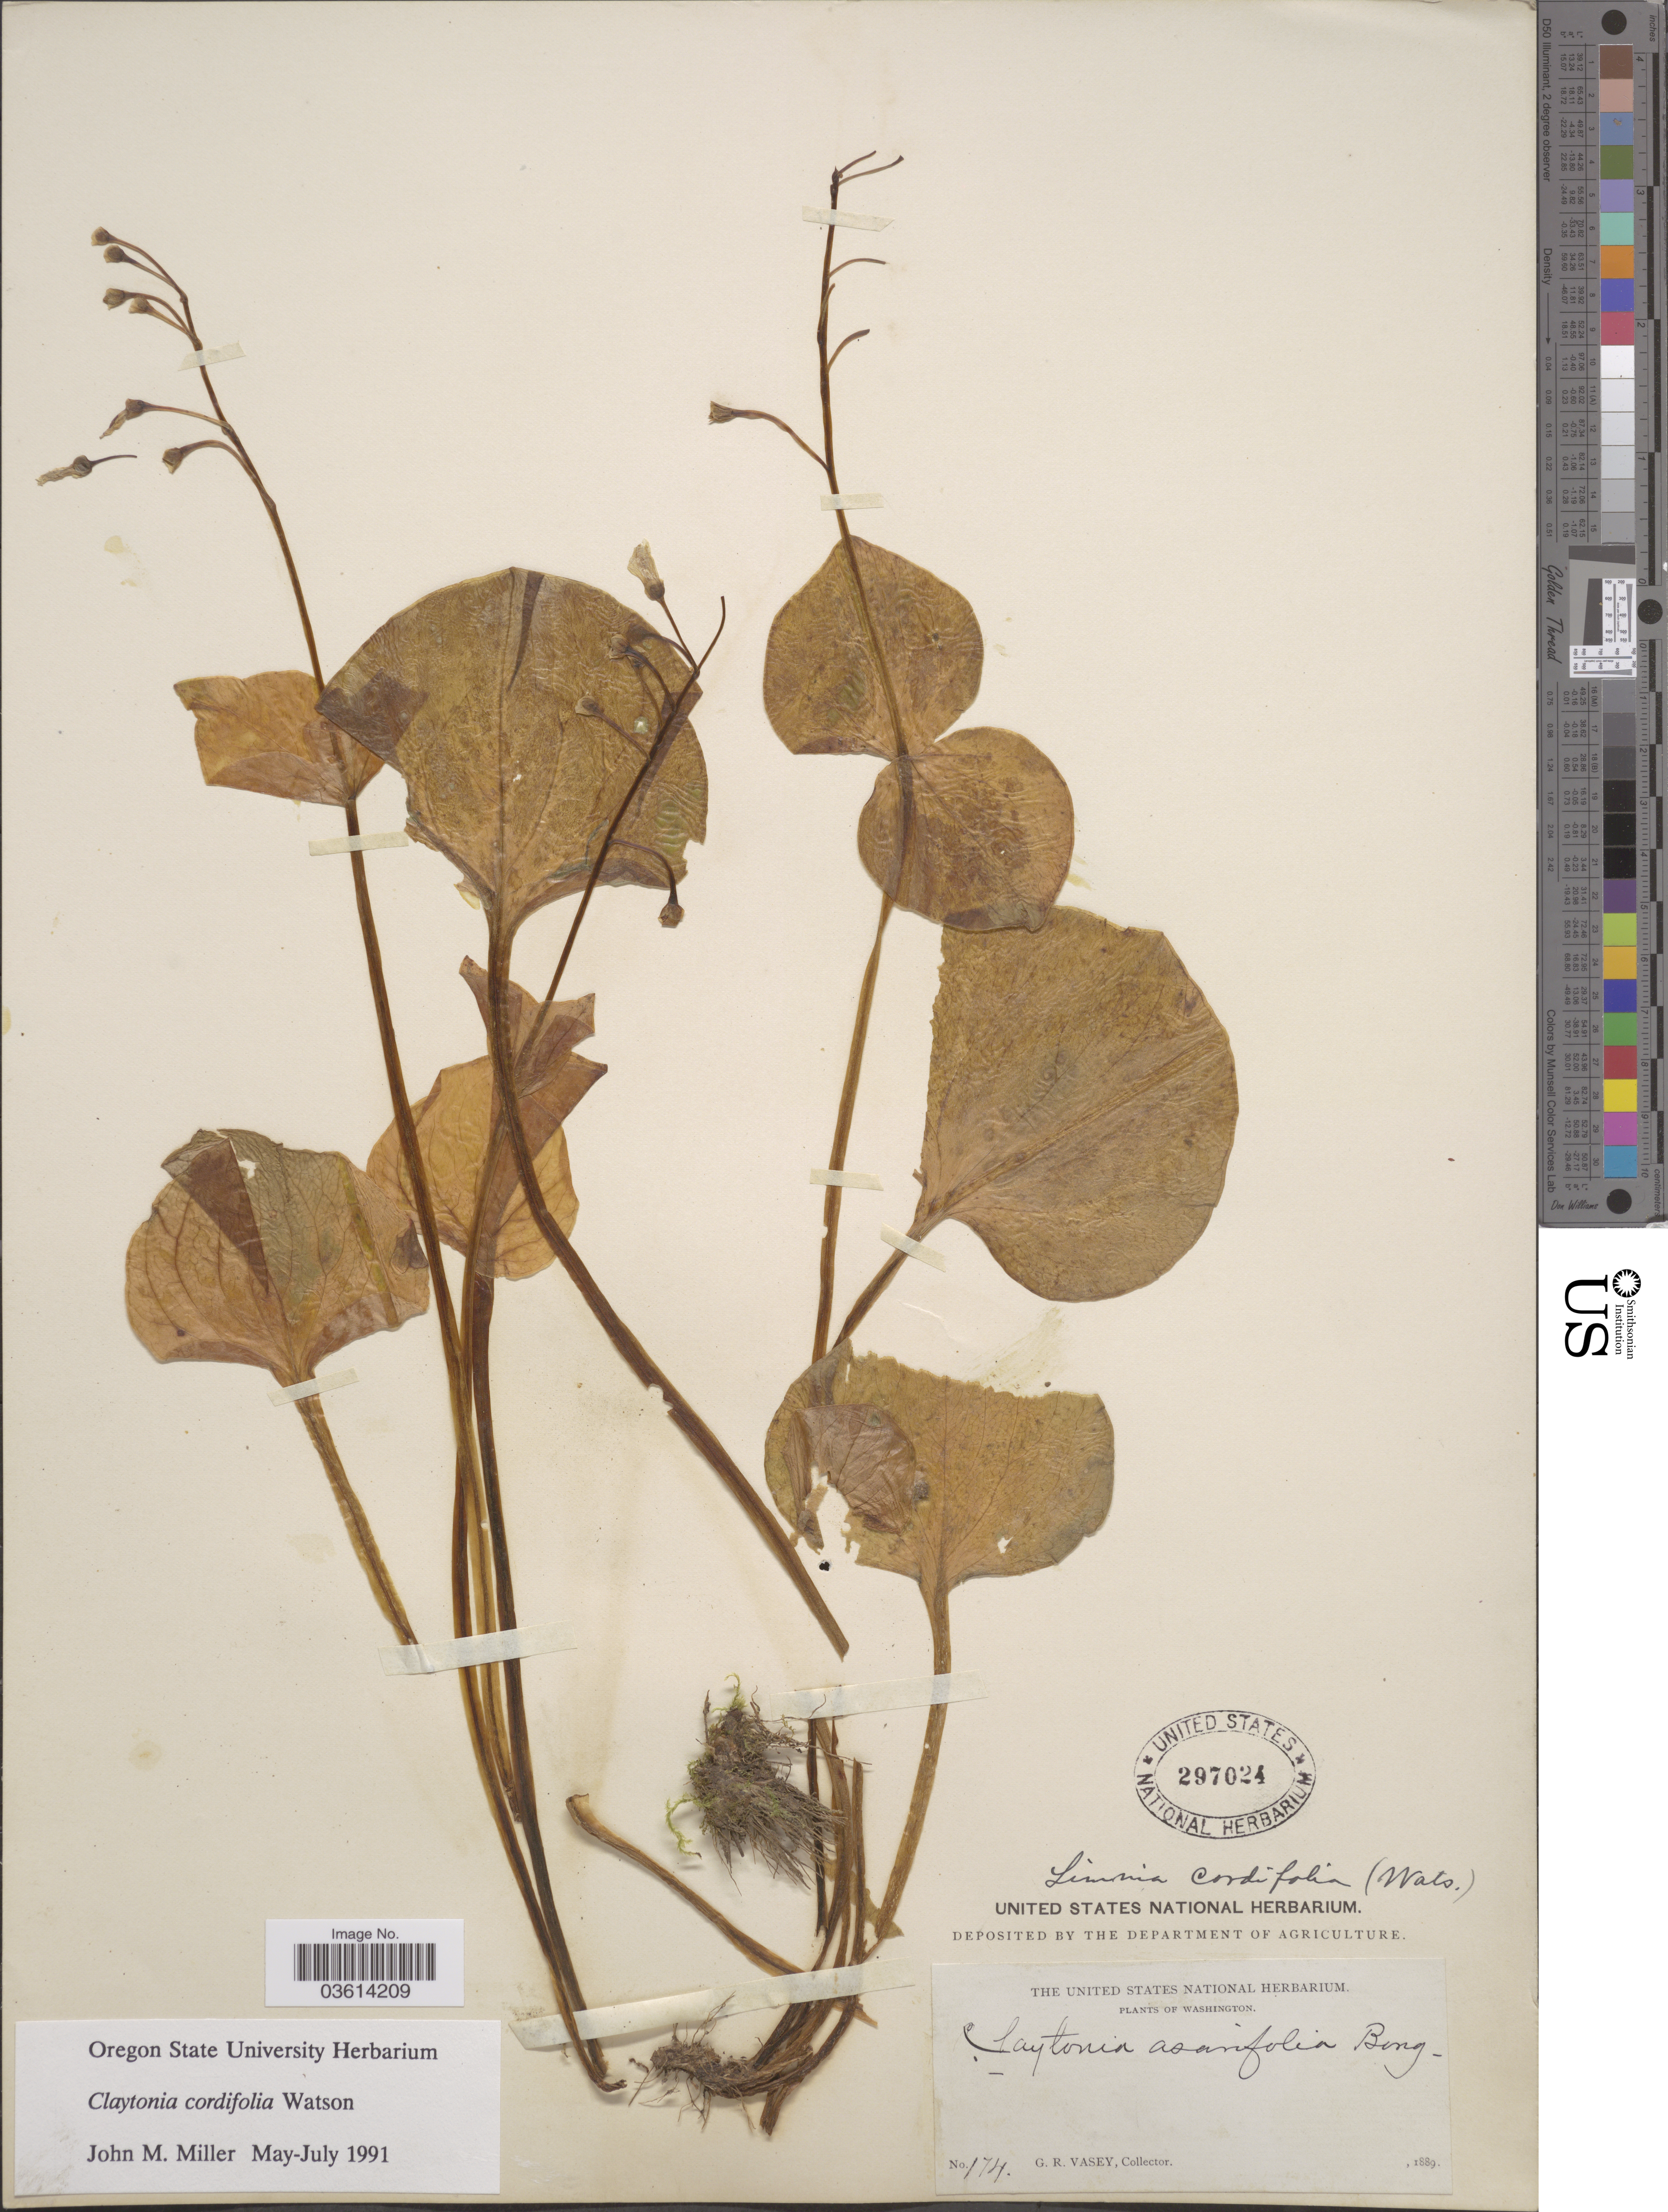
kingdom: Plantae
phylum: Tracheophyta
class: Magnoliopsida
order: Caryophyllales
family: Montiaceae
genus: Claytonia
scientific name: Claytonia cordifolia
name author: S. Watson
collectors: G. R. Vasey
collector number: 174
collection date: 1889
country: United States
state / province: Washington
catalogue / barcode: US 297024